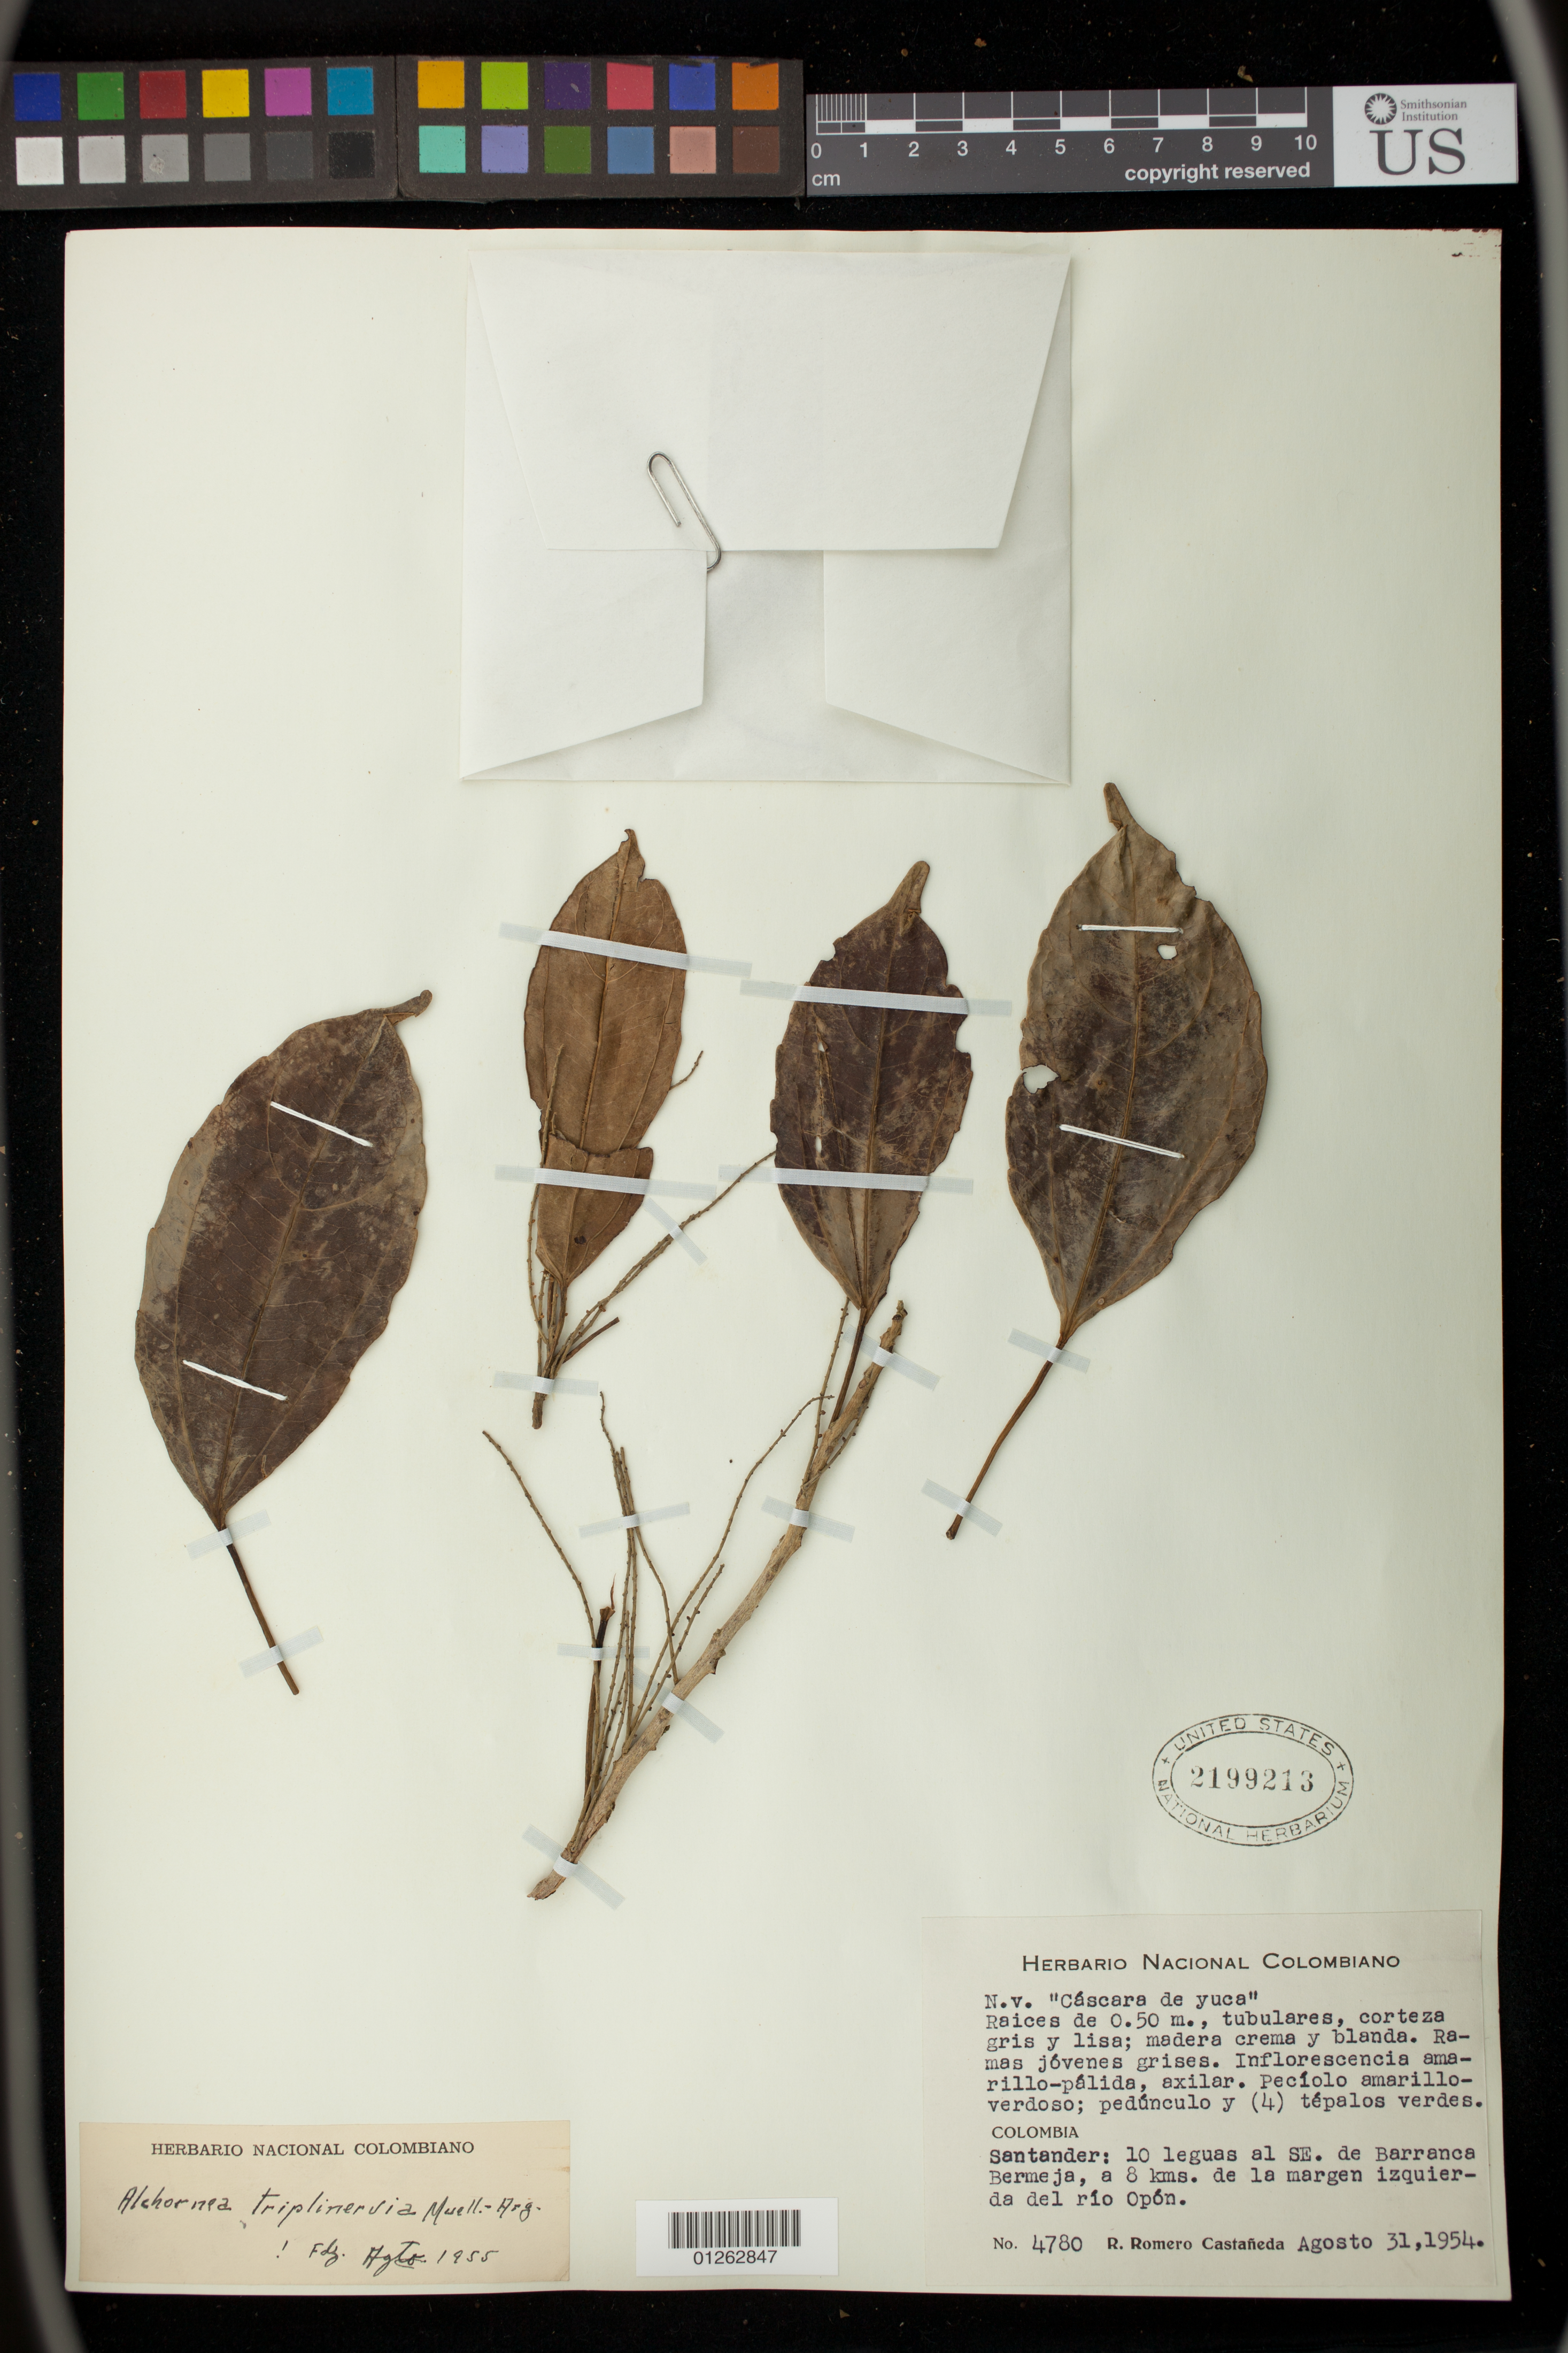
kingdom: Plantae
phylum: Tracheophyta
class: Magnoliopsida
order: Malpighiales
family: Euphorbiaceae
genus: Alchornea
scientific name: Alchornea triplinervia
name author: (Spreng.) Müll. Arg.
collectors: R. Romero Castañeda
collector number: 4780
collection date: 1954-08-31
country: Colombia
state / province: Santander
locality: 10 leguas al SE. de Barranca Bermeja, a 8 kms. de la margen izquierda del rio Opon.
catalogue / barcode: US 2199213